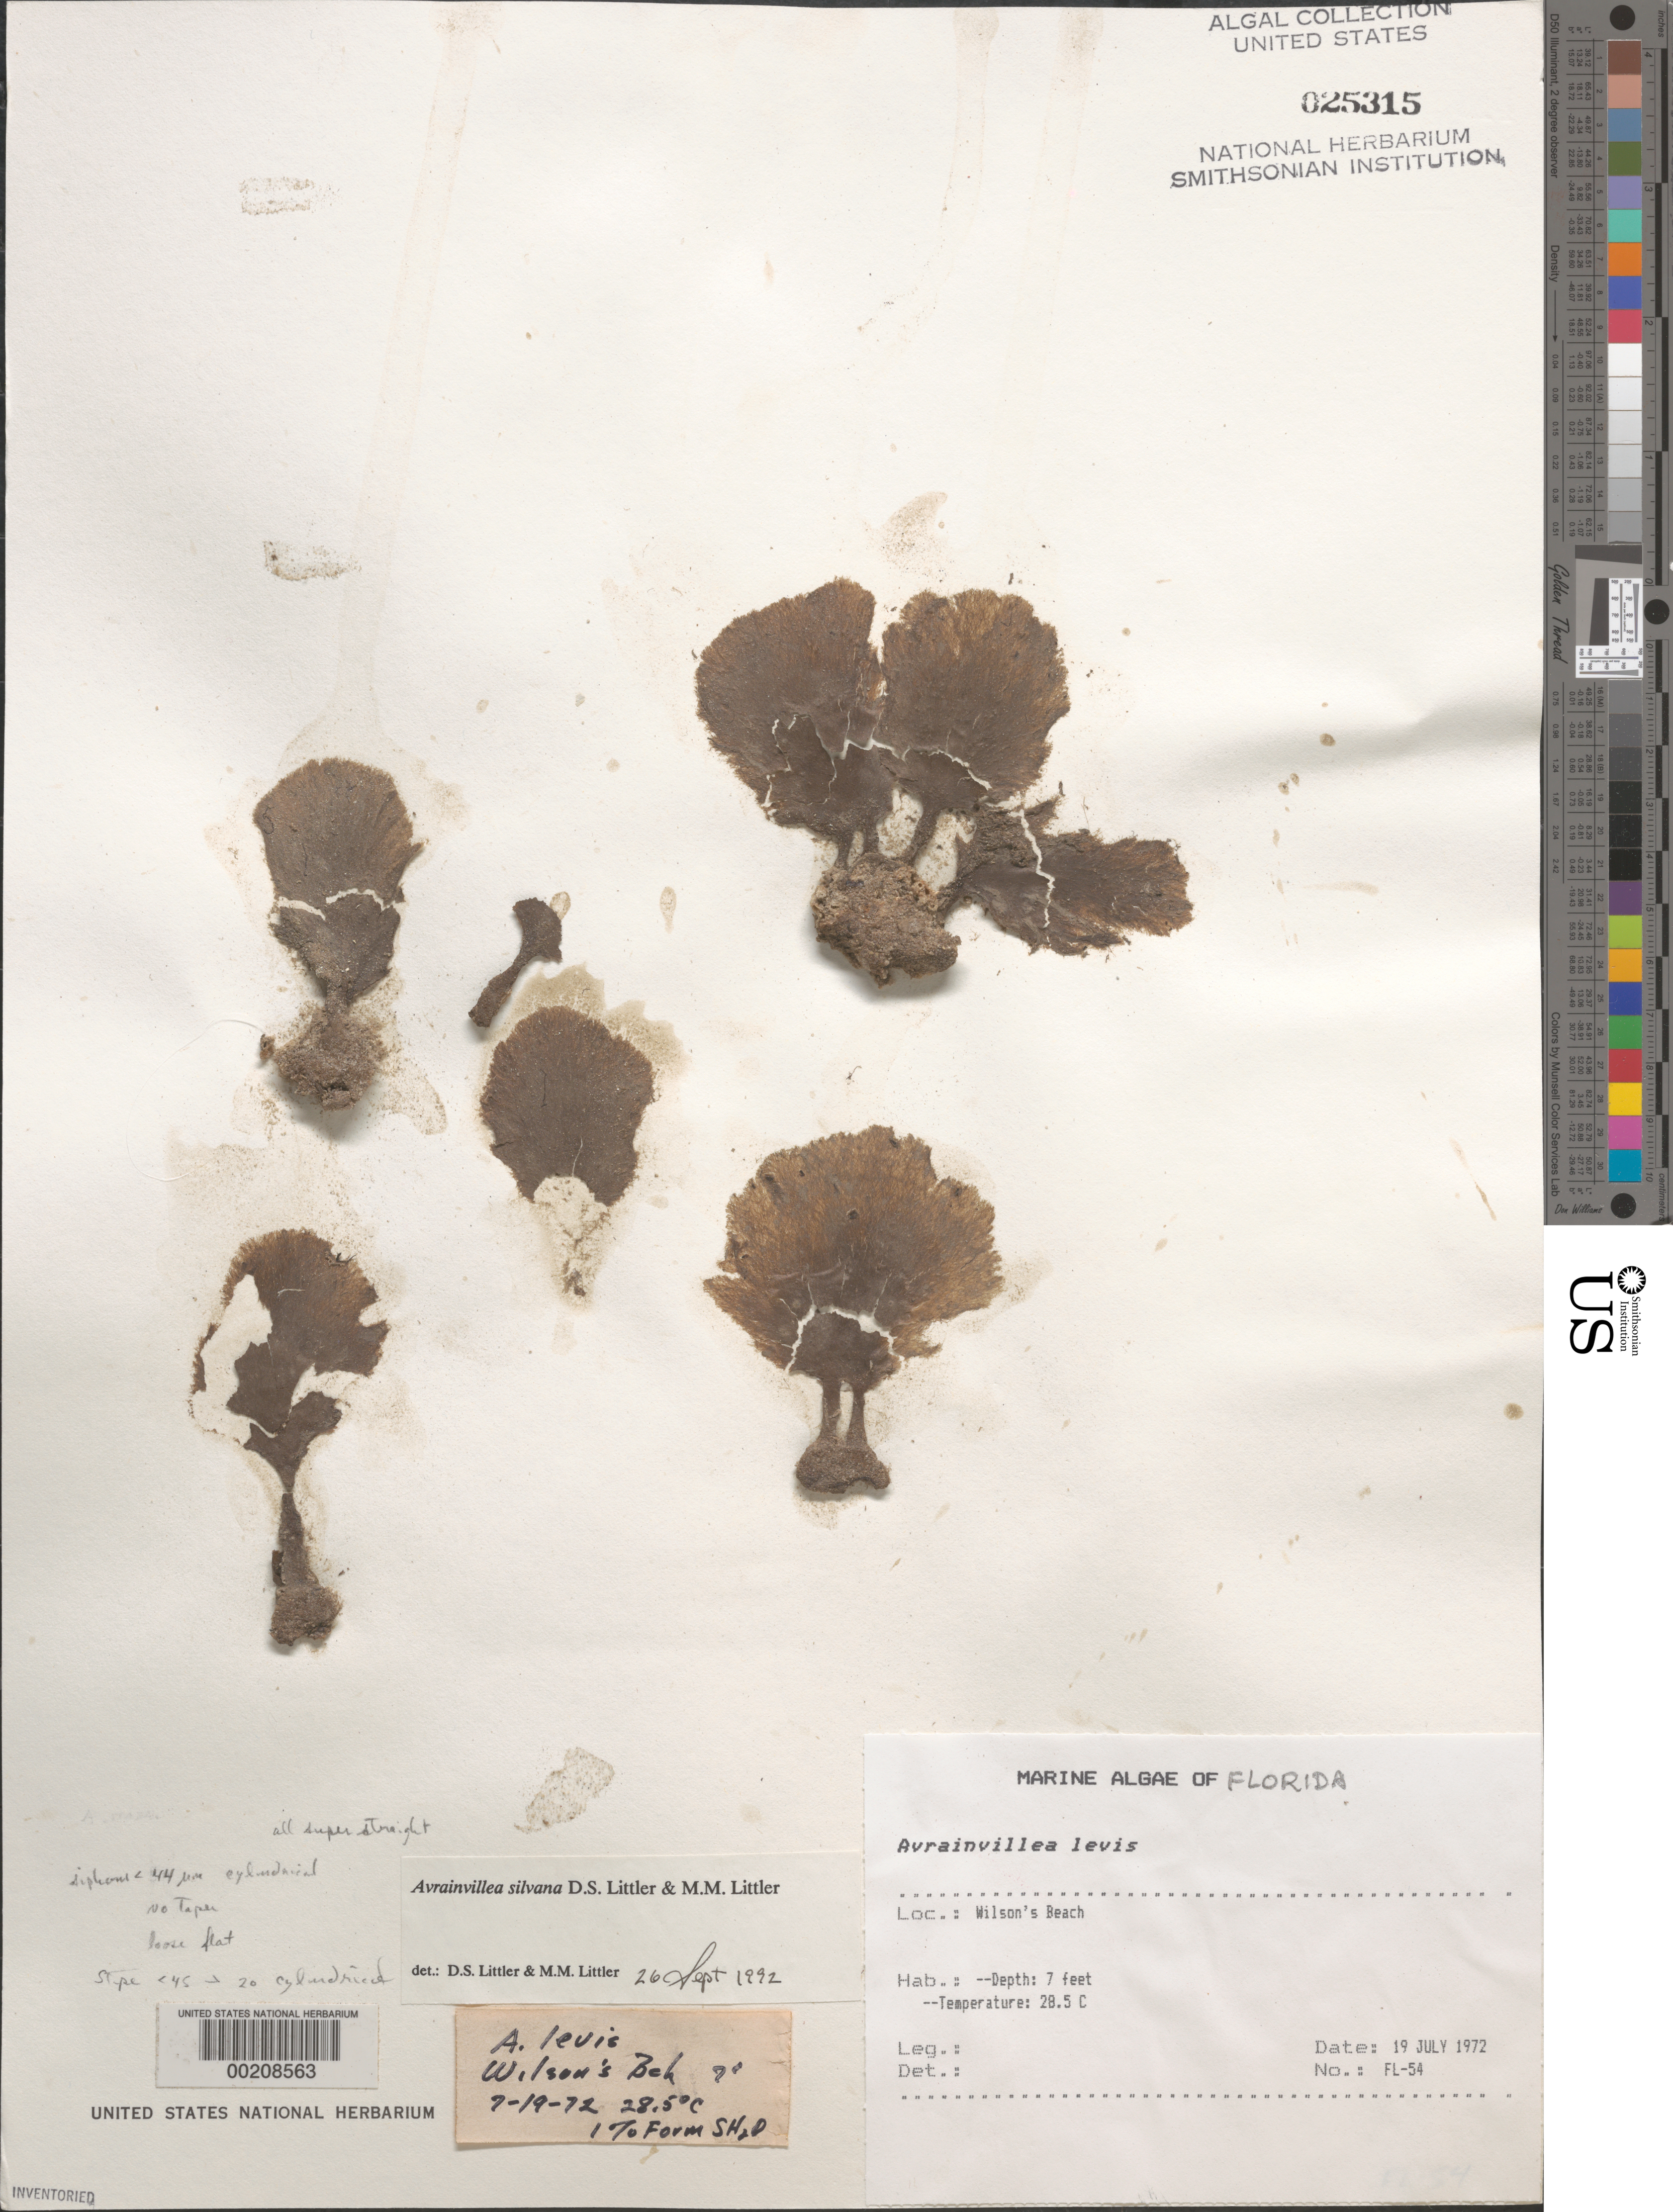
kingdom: Plantae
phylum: Chlorophyta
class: Ulvophyceae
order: Bryopsidales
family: Dichotomosiphonaceae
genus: Avrainvillea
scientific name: Avrainvillea silvana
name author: D.S. Littler & Littler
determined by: Littler, D. S.; Littler, M. M.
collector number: FL-54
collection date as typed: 19 Jul 1972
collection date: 1972-07-19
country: United States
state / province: Florida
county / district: Franklin County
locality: Wilson's Beach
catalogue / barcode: US 25315